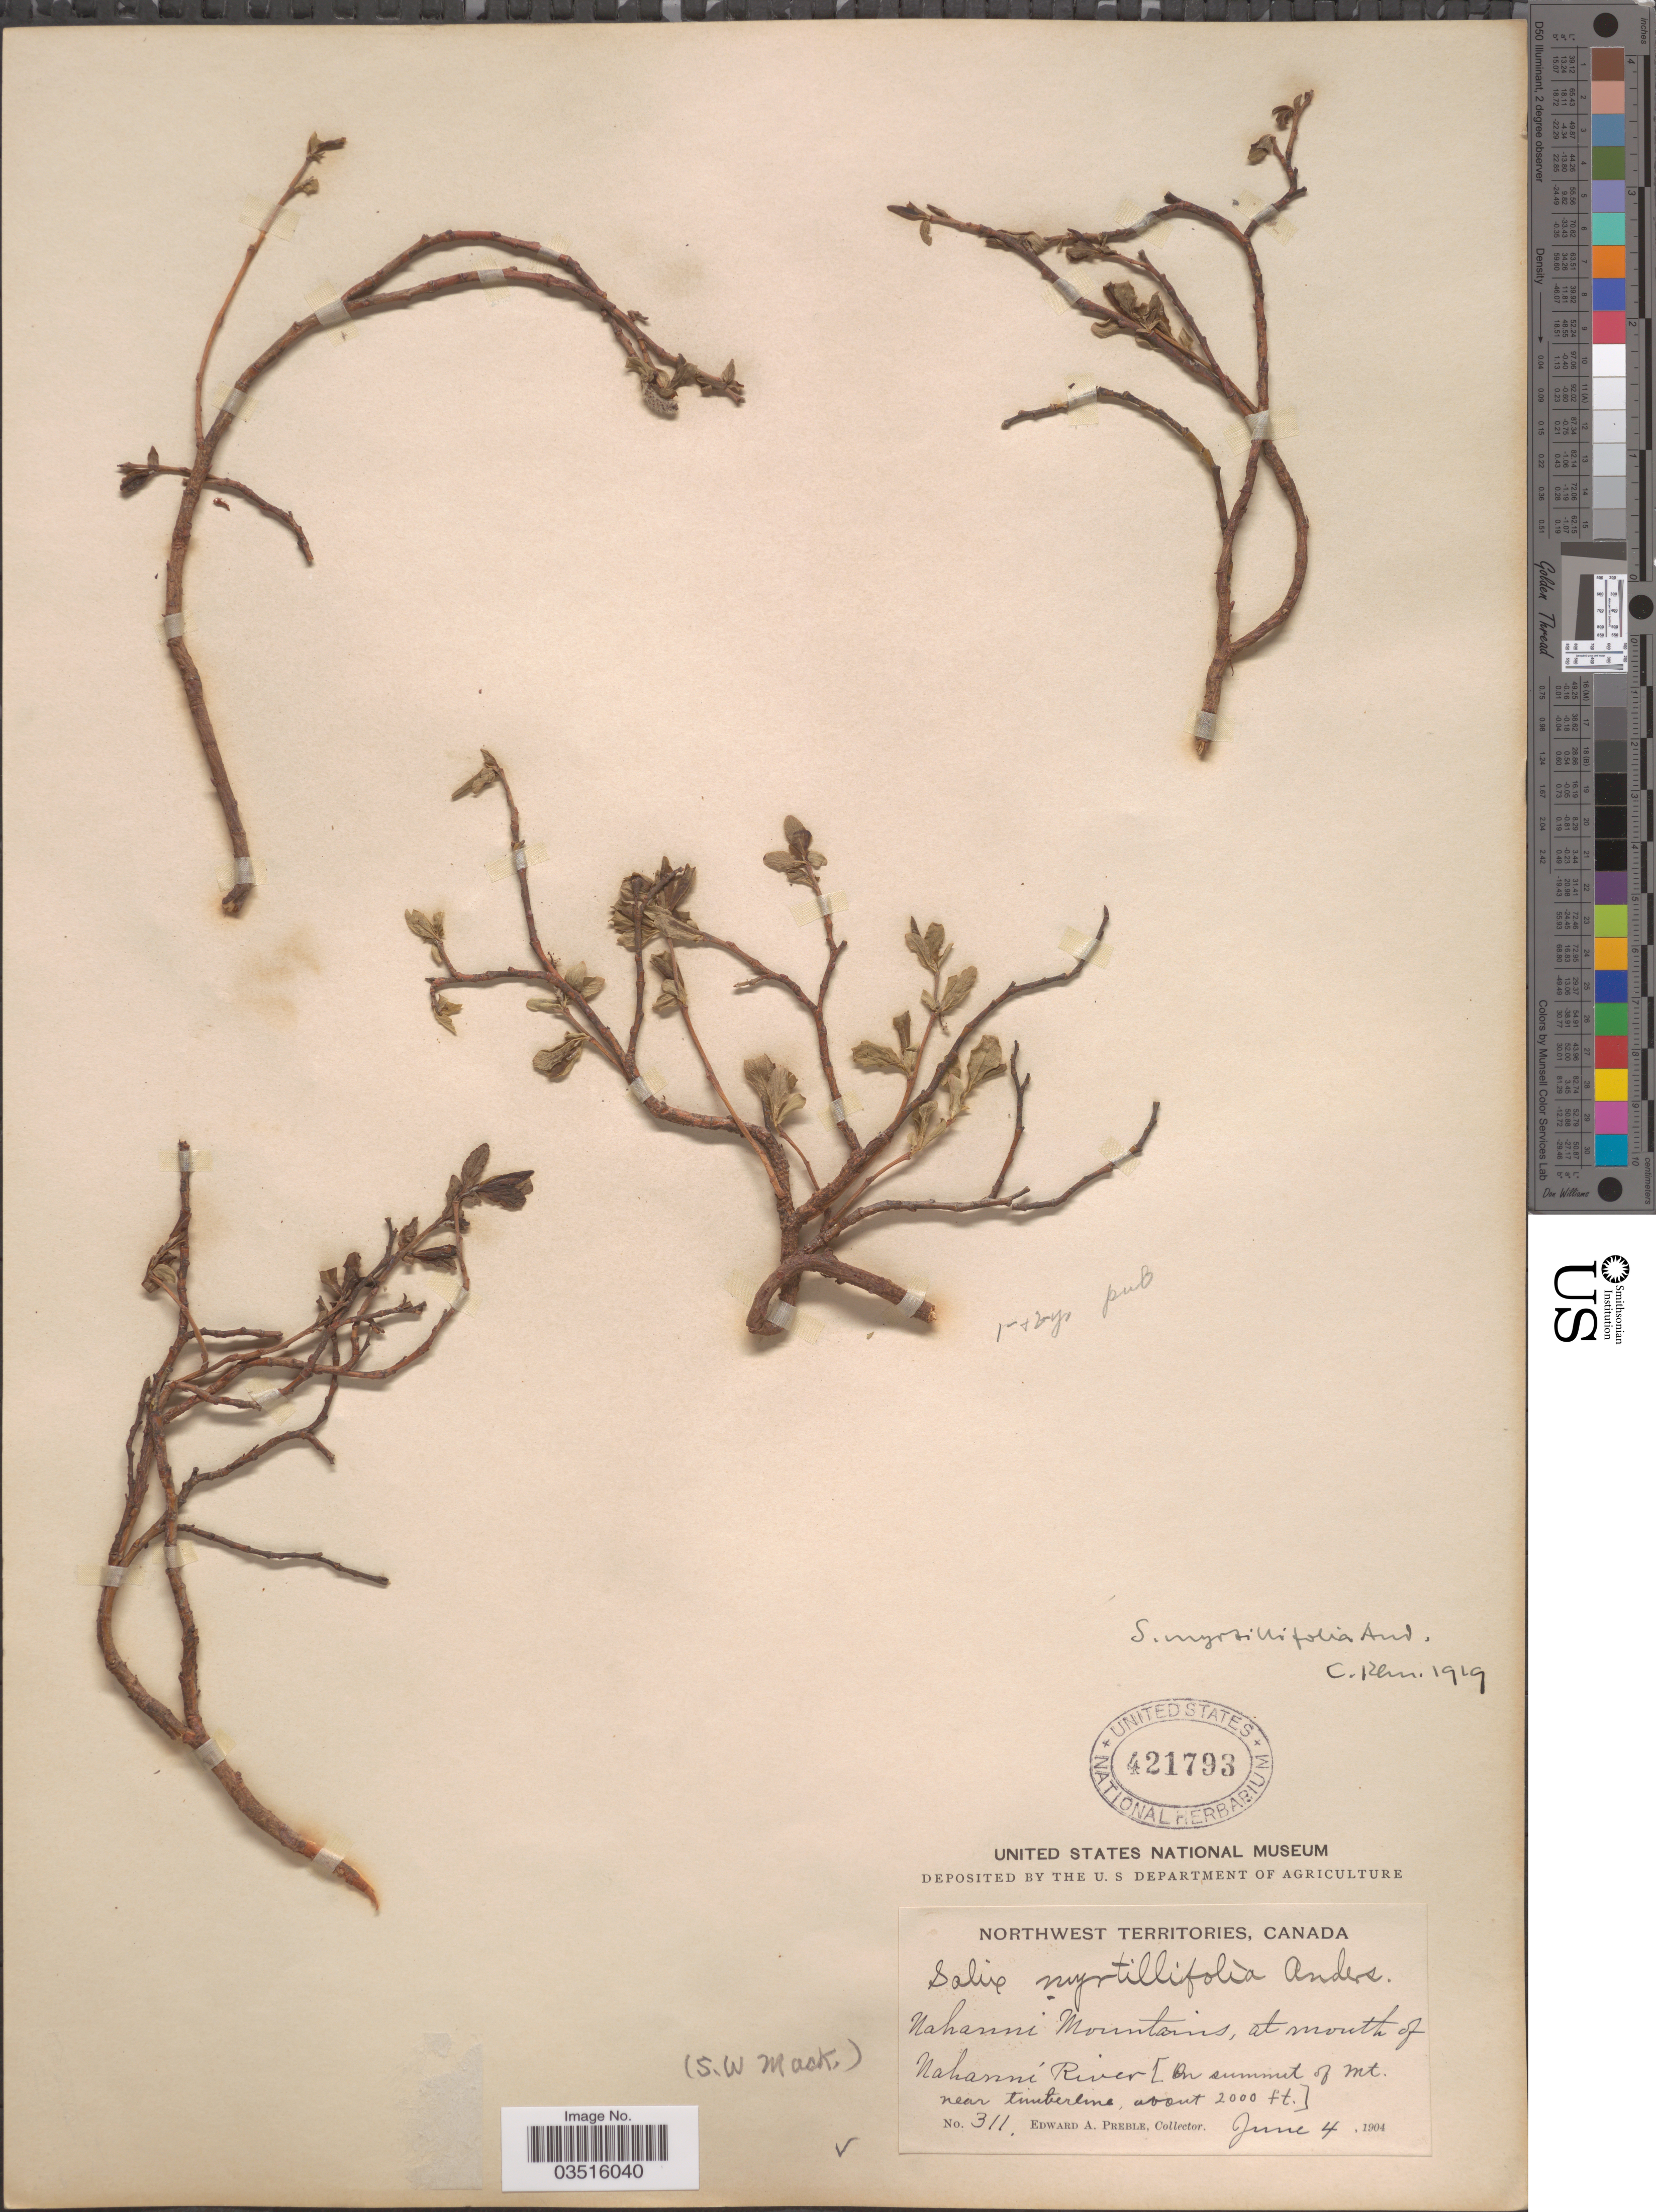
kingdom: Plantae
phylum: Tracheophyta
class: Magnoliopsida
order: Malpighiales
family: Salicaceae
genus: Salix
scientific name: Salix myrtillifolia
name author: Andersson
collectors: E. Preble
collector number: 311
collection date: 1904-06-04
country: Canada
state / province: Northwest Territories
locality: Nahanni Mountains, at mouth of Nahanni River [On summit of Mt. near timberline]. (S.W. Mack.).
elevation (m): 610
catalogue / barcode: US 421793